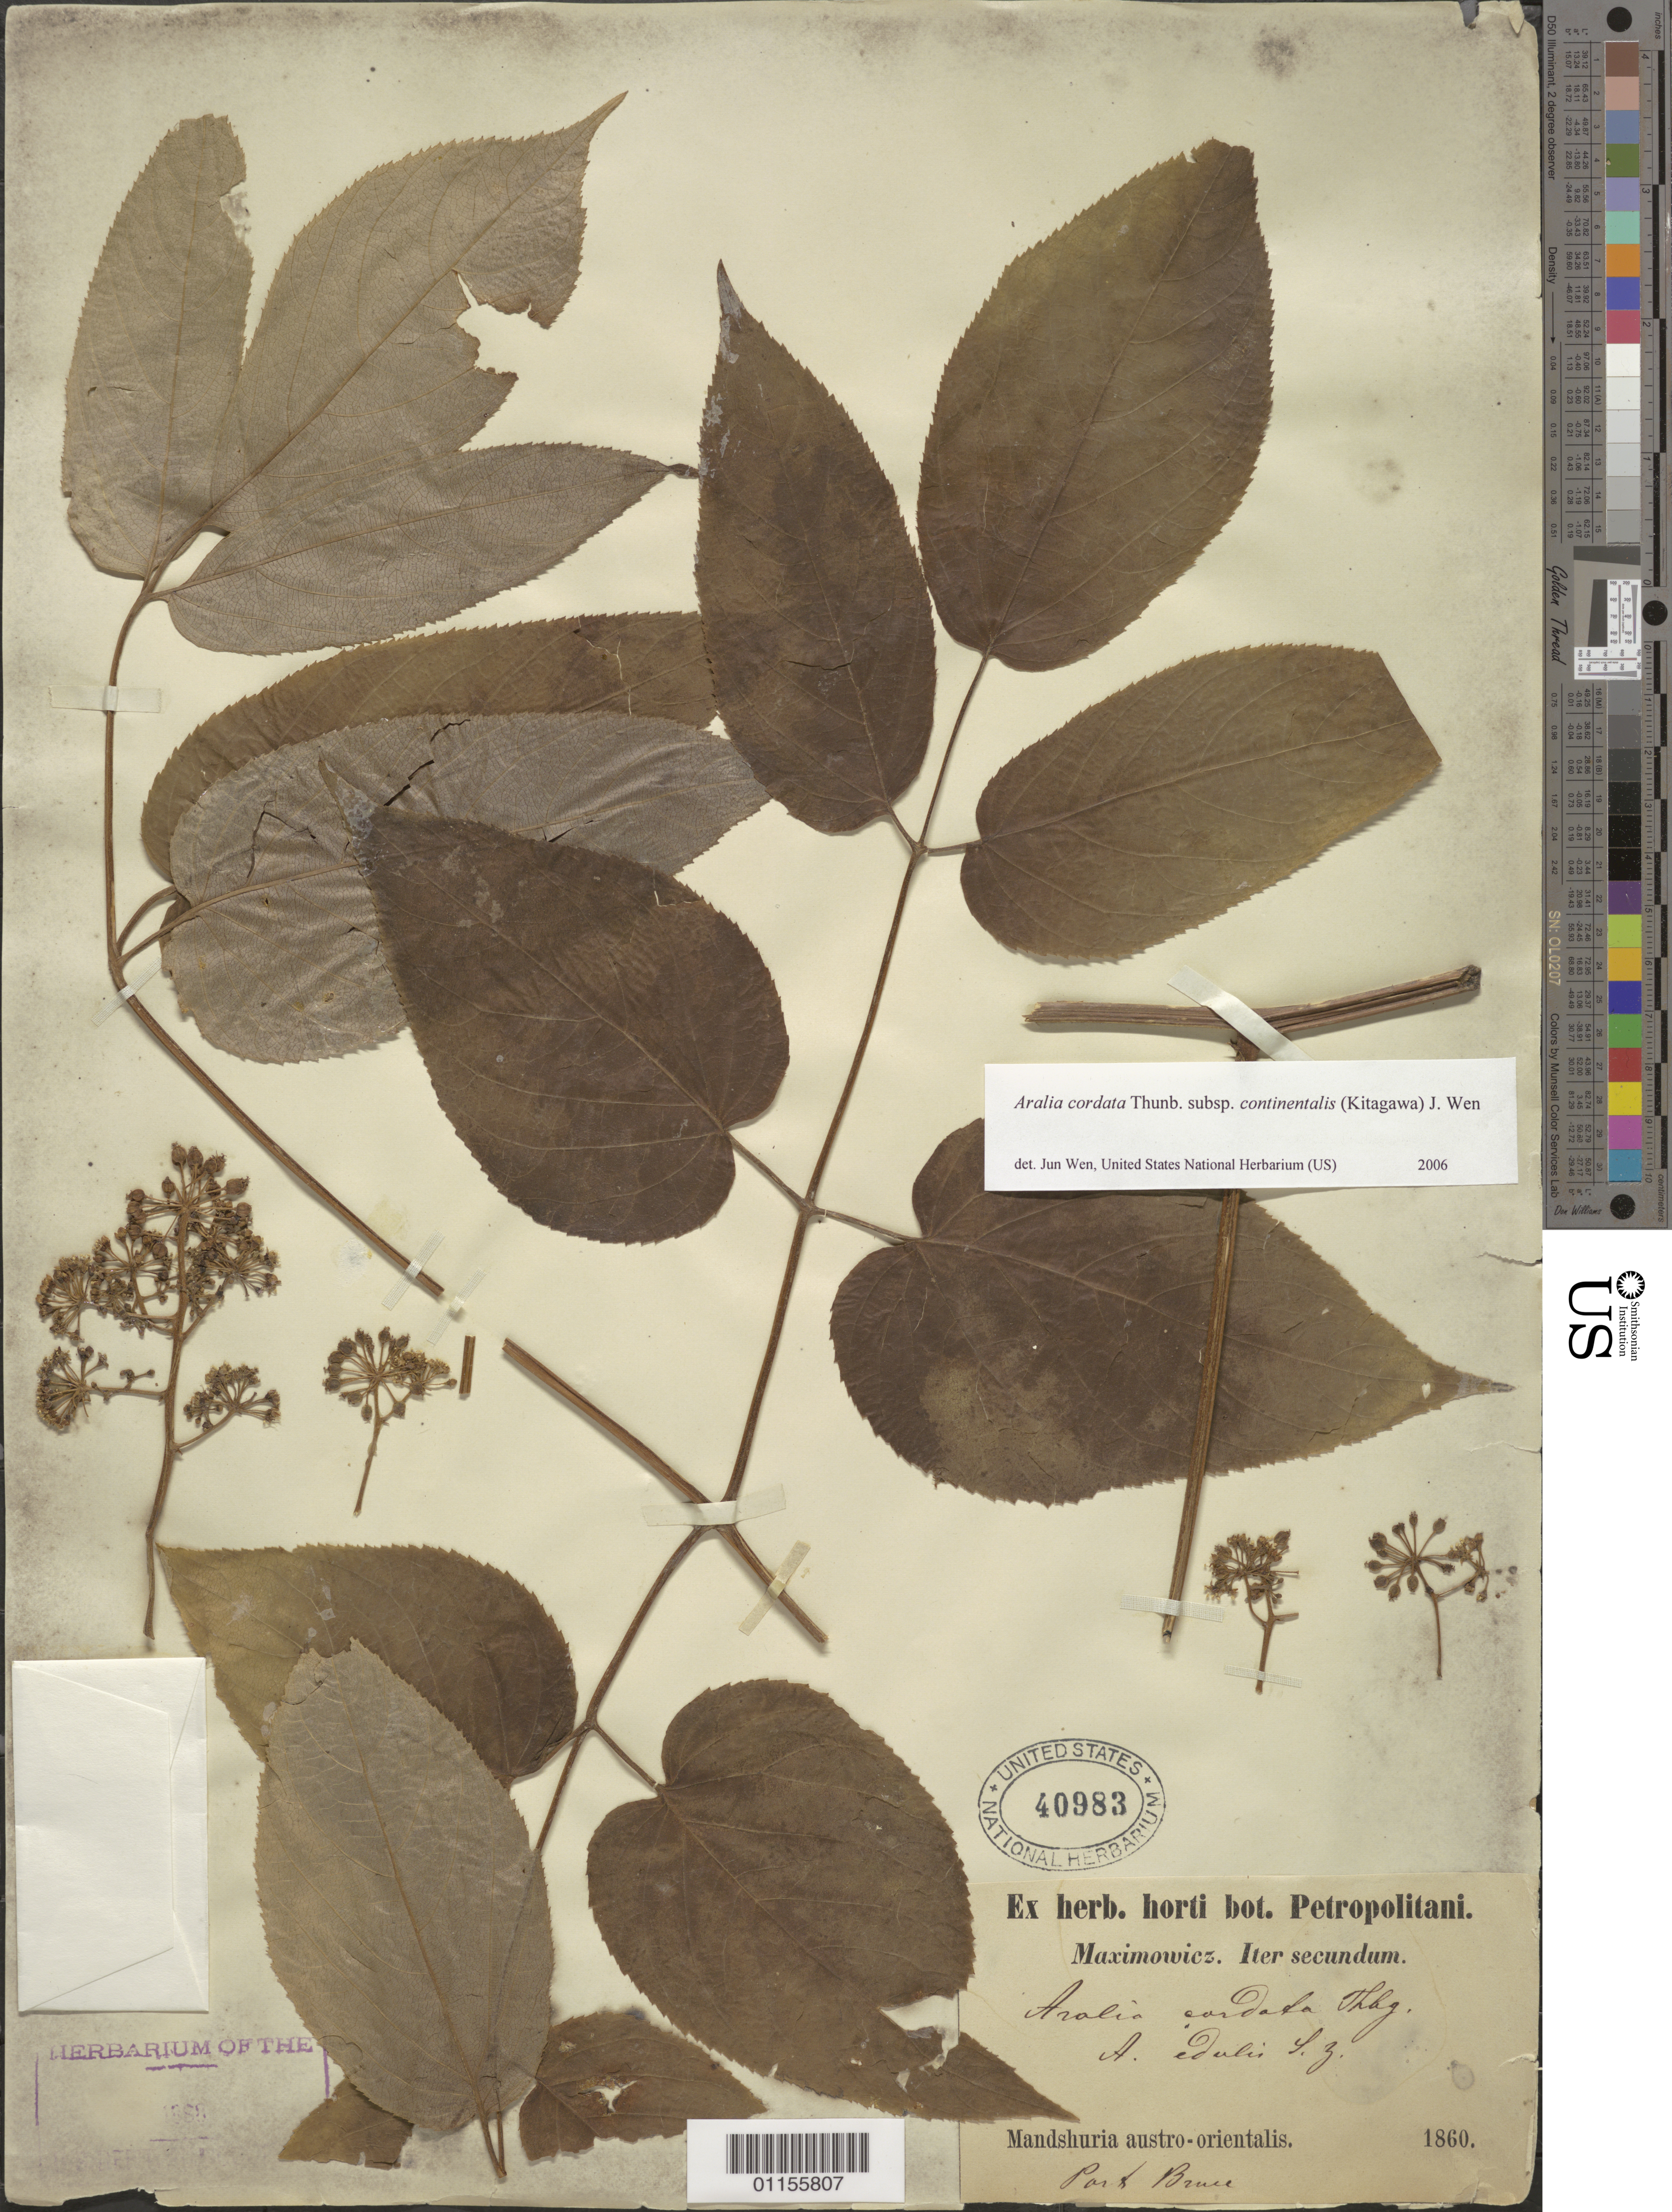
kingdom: Plantae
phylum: Tracheophyta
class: Magnoliopsida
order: Apiales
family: Araliaceae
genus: Aralia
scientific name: Aralia cordata subsp. continentalis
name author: (Kitag.) J. Wen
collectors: -. Maximowicz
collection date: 1860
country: China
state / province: Manchuria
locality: Japan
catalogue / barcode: US 40983